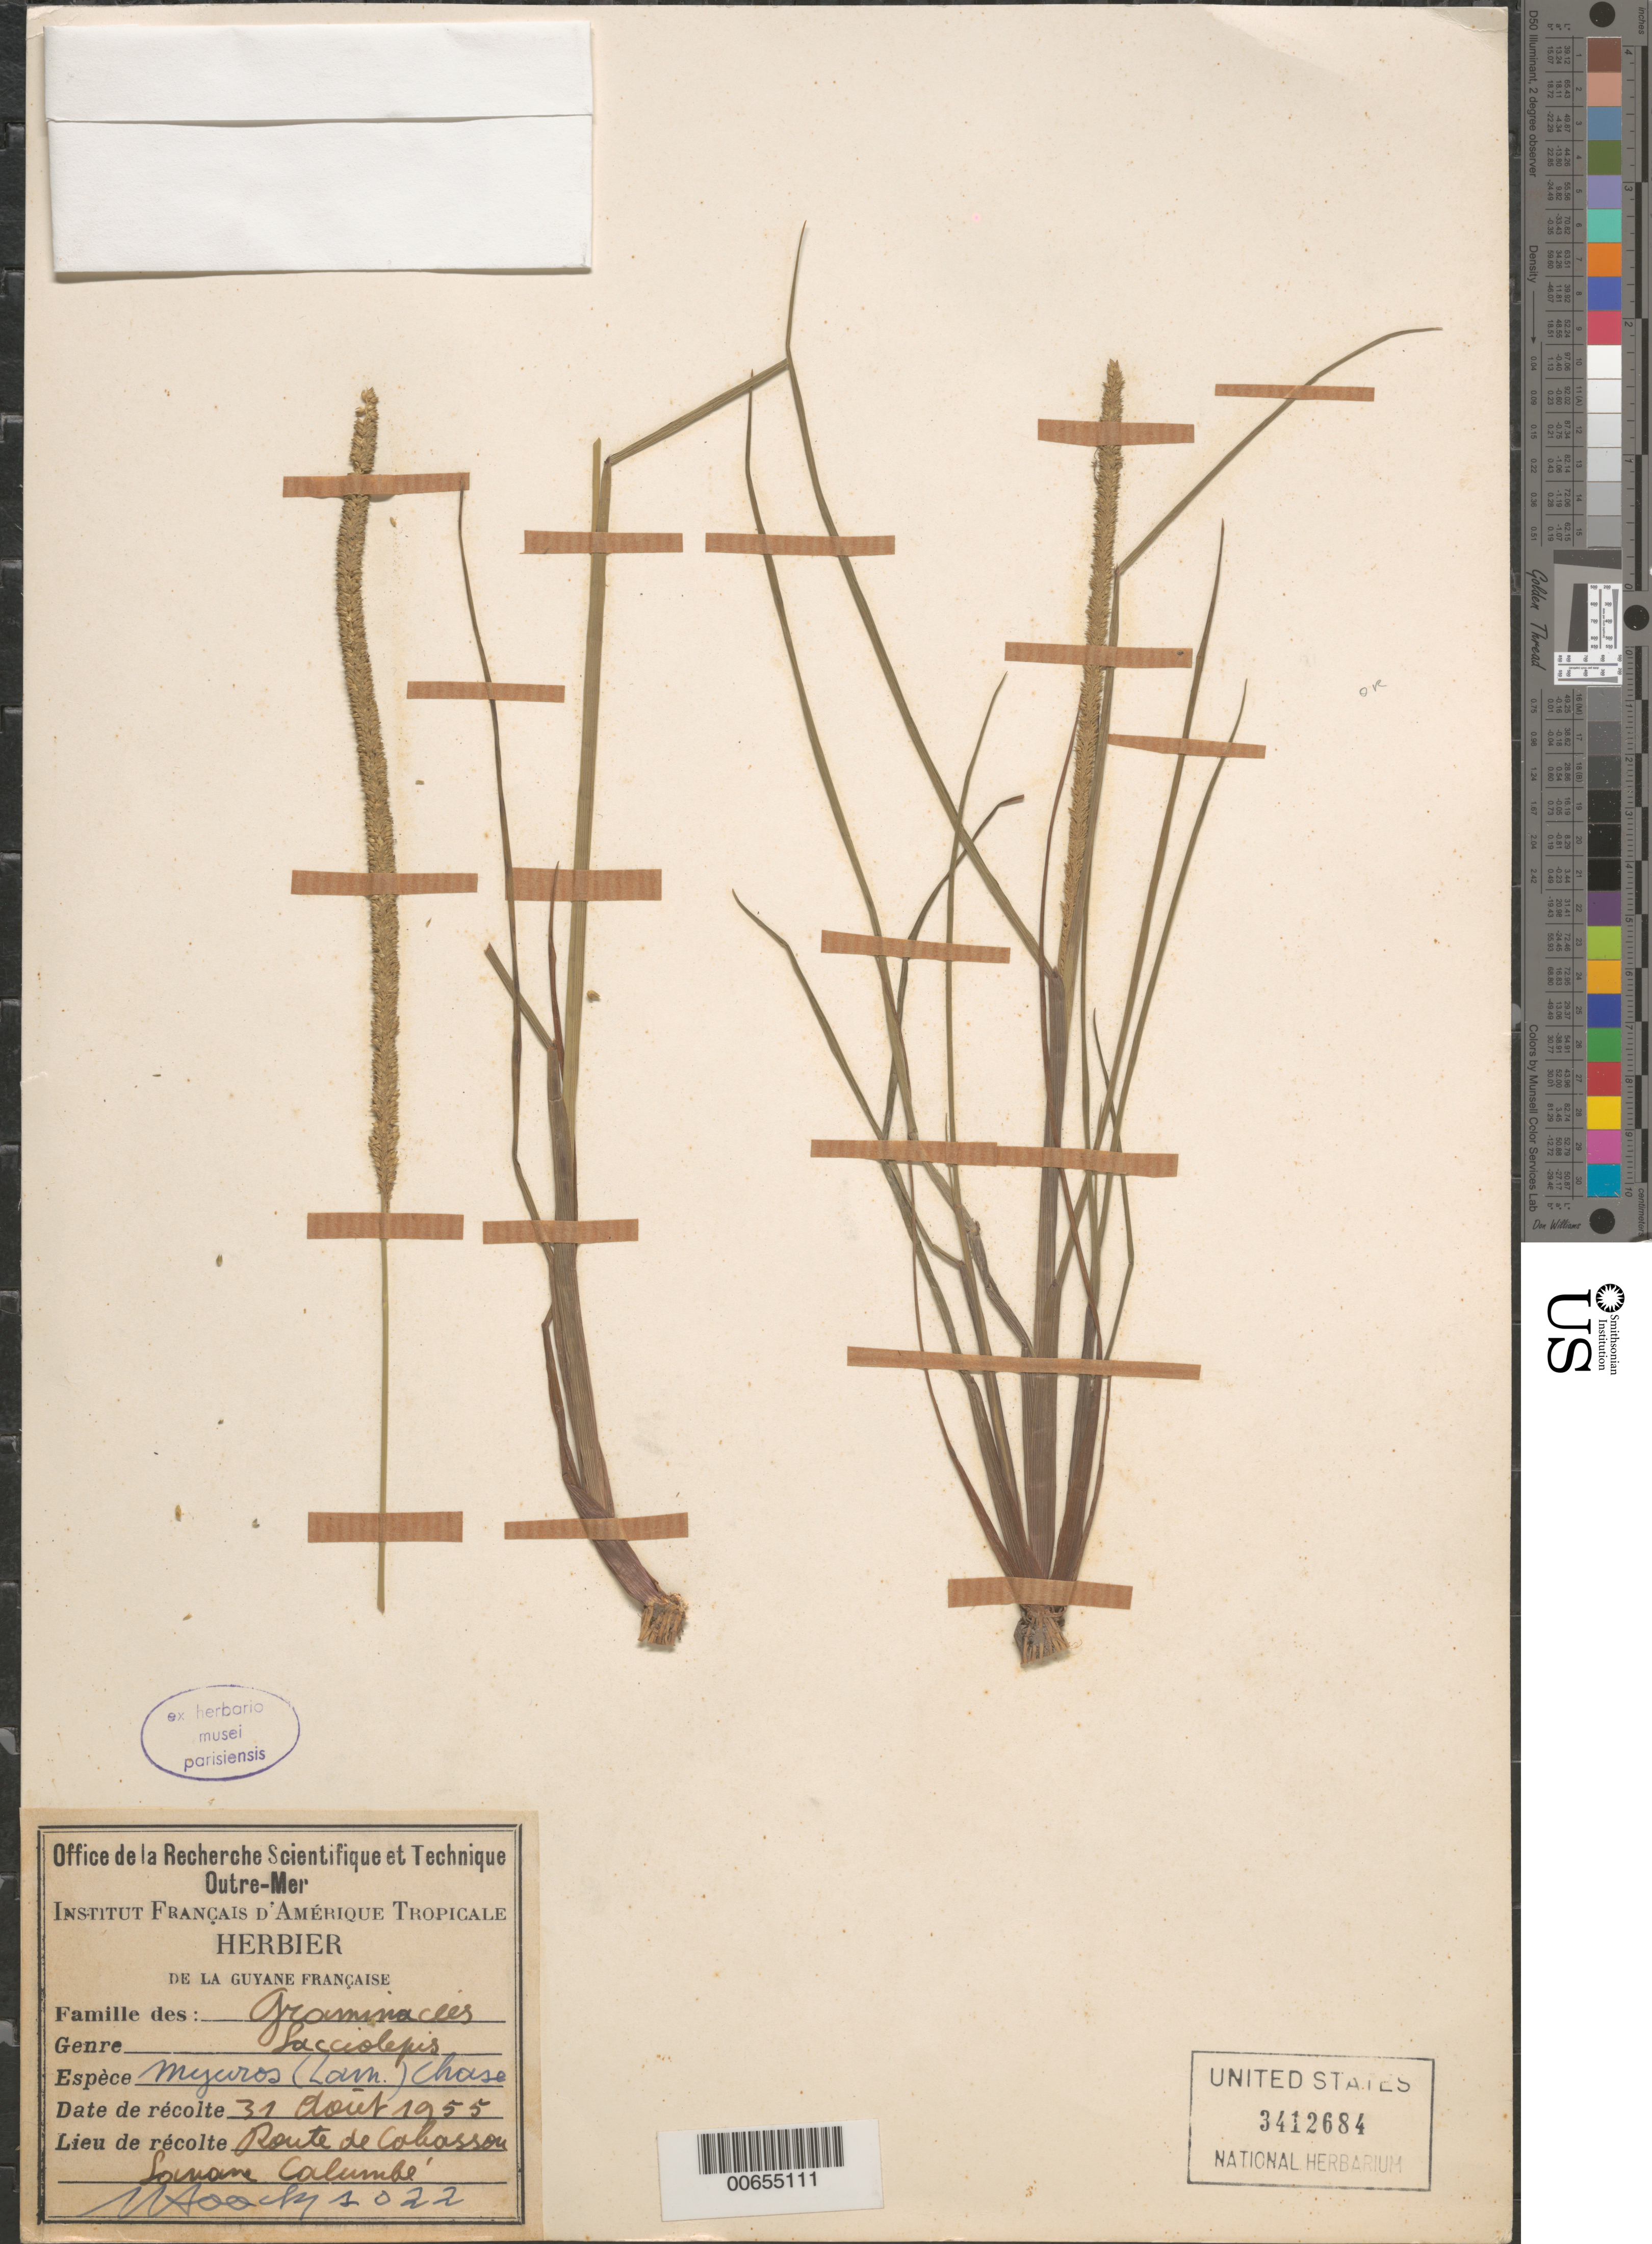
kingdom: Plantae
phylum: Tracheophyta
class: Liliopsida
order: Poales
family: Poaceae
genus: Sacciolepis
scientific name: Sacciolepis myuros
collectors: J. Hoock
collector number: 1022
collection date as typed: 31-Aug-55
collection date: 1955-08-31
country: French Guiana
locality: Route de Cabassou, Savane Columbé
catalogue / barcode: US 3412684